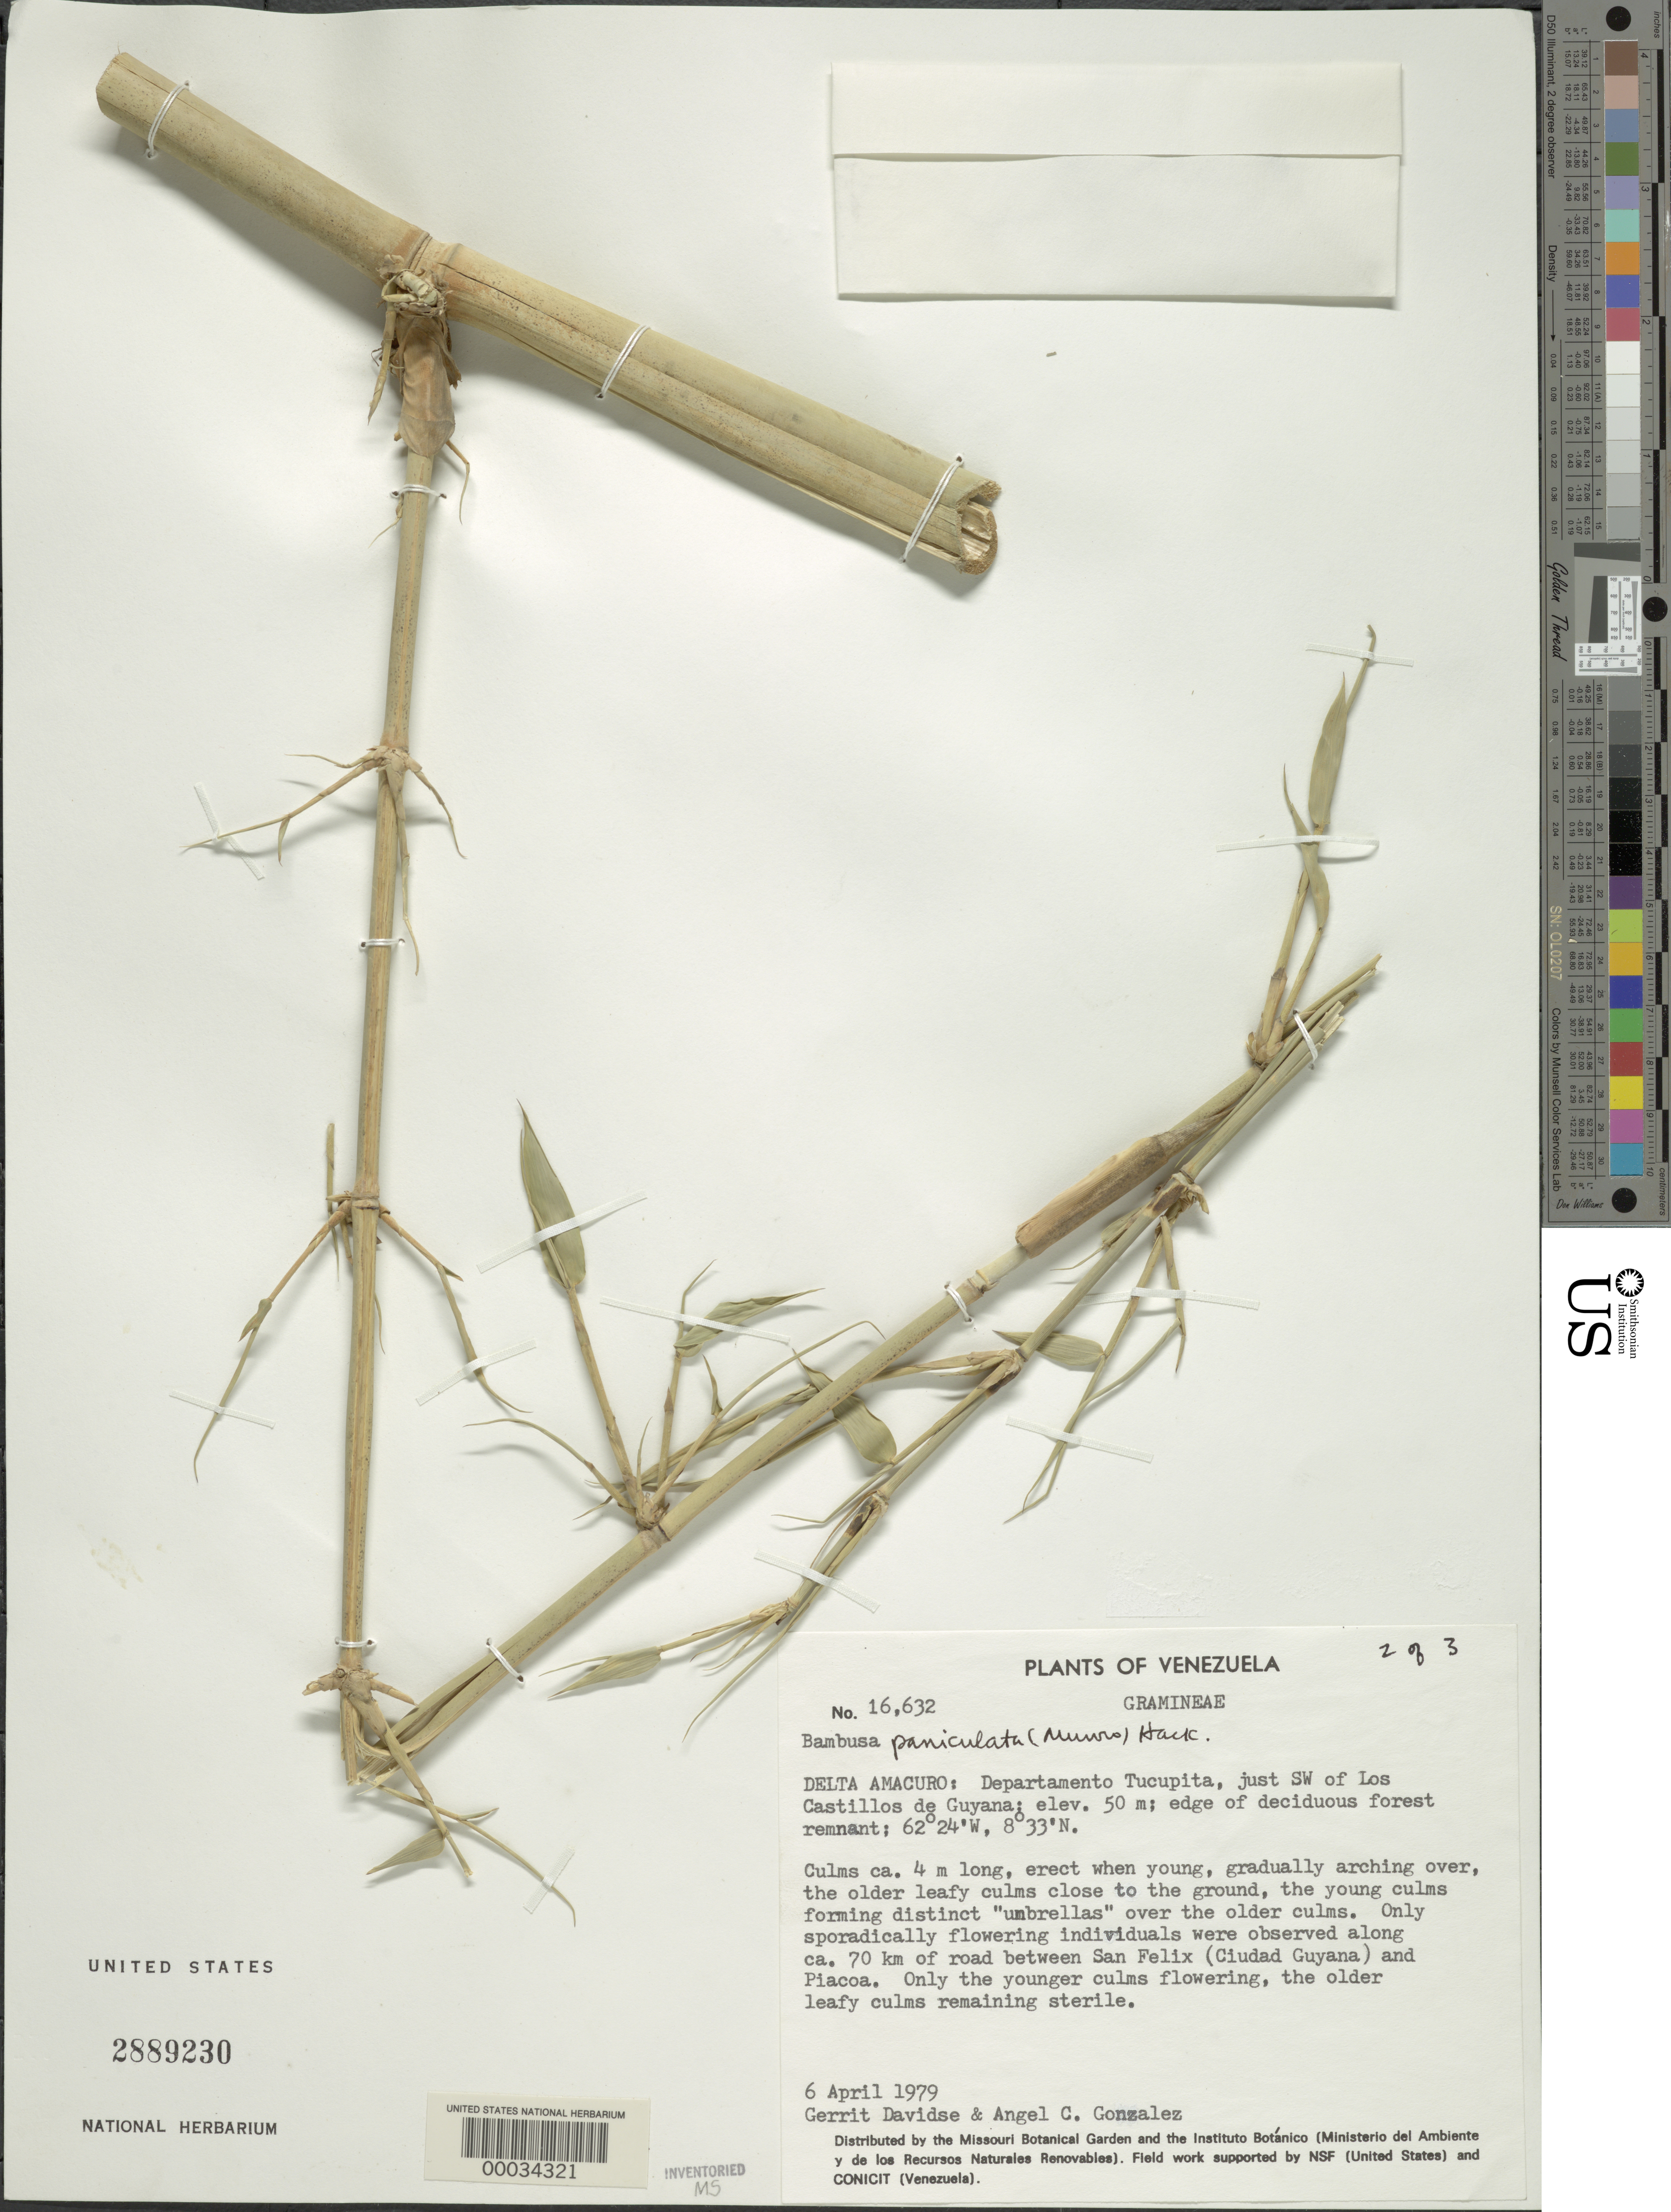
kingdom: Plantae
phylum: Tracheophyta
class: Liliopsida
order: Poales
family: Poaceae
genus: Guadua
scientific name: Guadua venezuelae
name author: Munro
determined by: McMurchie, Elizabeth, (UNITED STATES)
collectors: G. Davidse & A. C. González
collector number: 16632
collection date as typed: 06 Apr 1979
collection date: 1979-04-06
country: Venezuela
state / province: Delta Amacuro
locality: Tucupita, los castillos de guyana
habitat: edge of deciduous forest remnant.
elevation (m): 50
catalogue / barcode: US 2889230